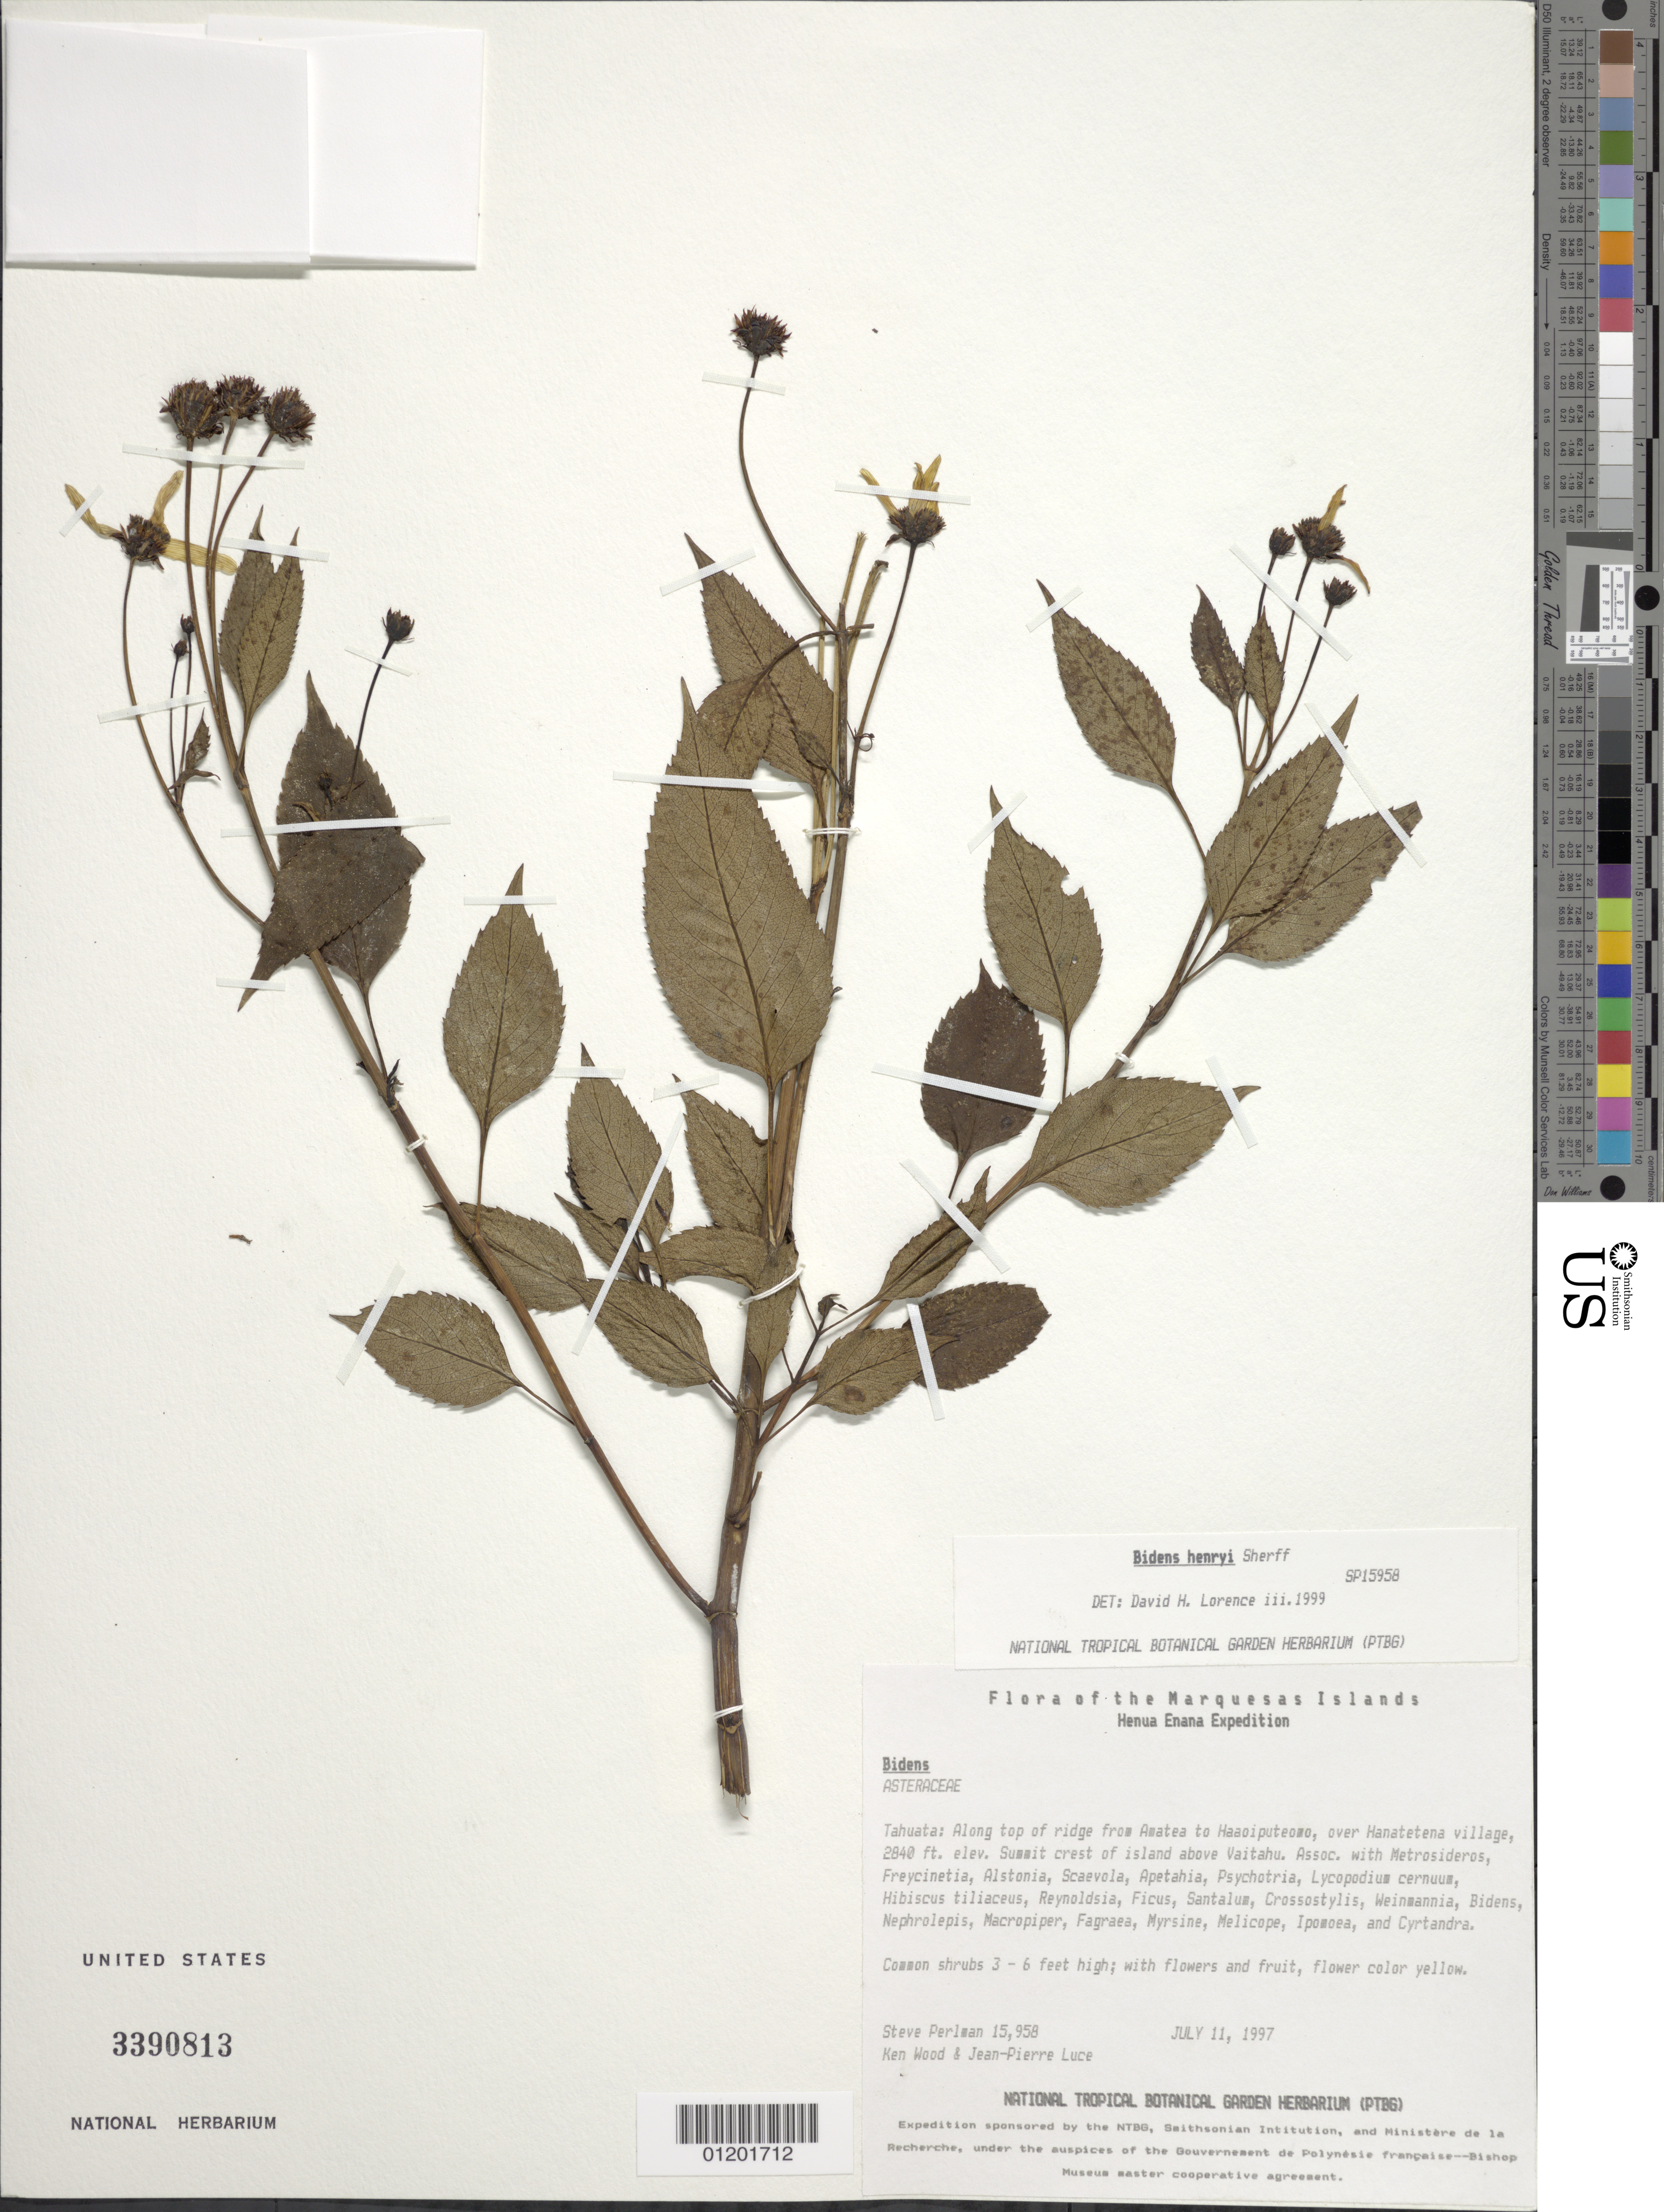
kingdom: Plantae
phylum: Tracheophyta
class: Magnoliopsida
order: Asterales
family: Asteraceae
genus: Bidens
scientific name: Bidens henryi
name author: Sherff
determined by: Wagner, W. L., (BOT), Smithsonian Institution - National Museum of Natural History (UNITED STATES)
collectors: S. P. Perlman, K. R. Wood & J. Luce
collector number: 15958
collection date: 1997-07-11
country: French Polynesia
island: Tahuata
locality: Along top of ridge from Amatea to Haaoiputeomo, over Hanatetena village; Summit crest of island above Vaitahu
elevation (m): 866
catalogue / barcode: US 3390813